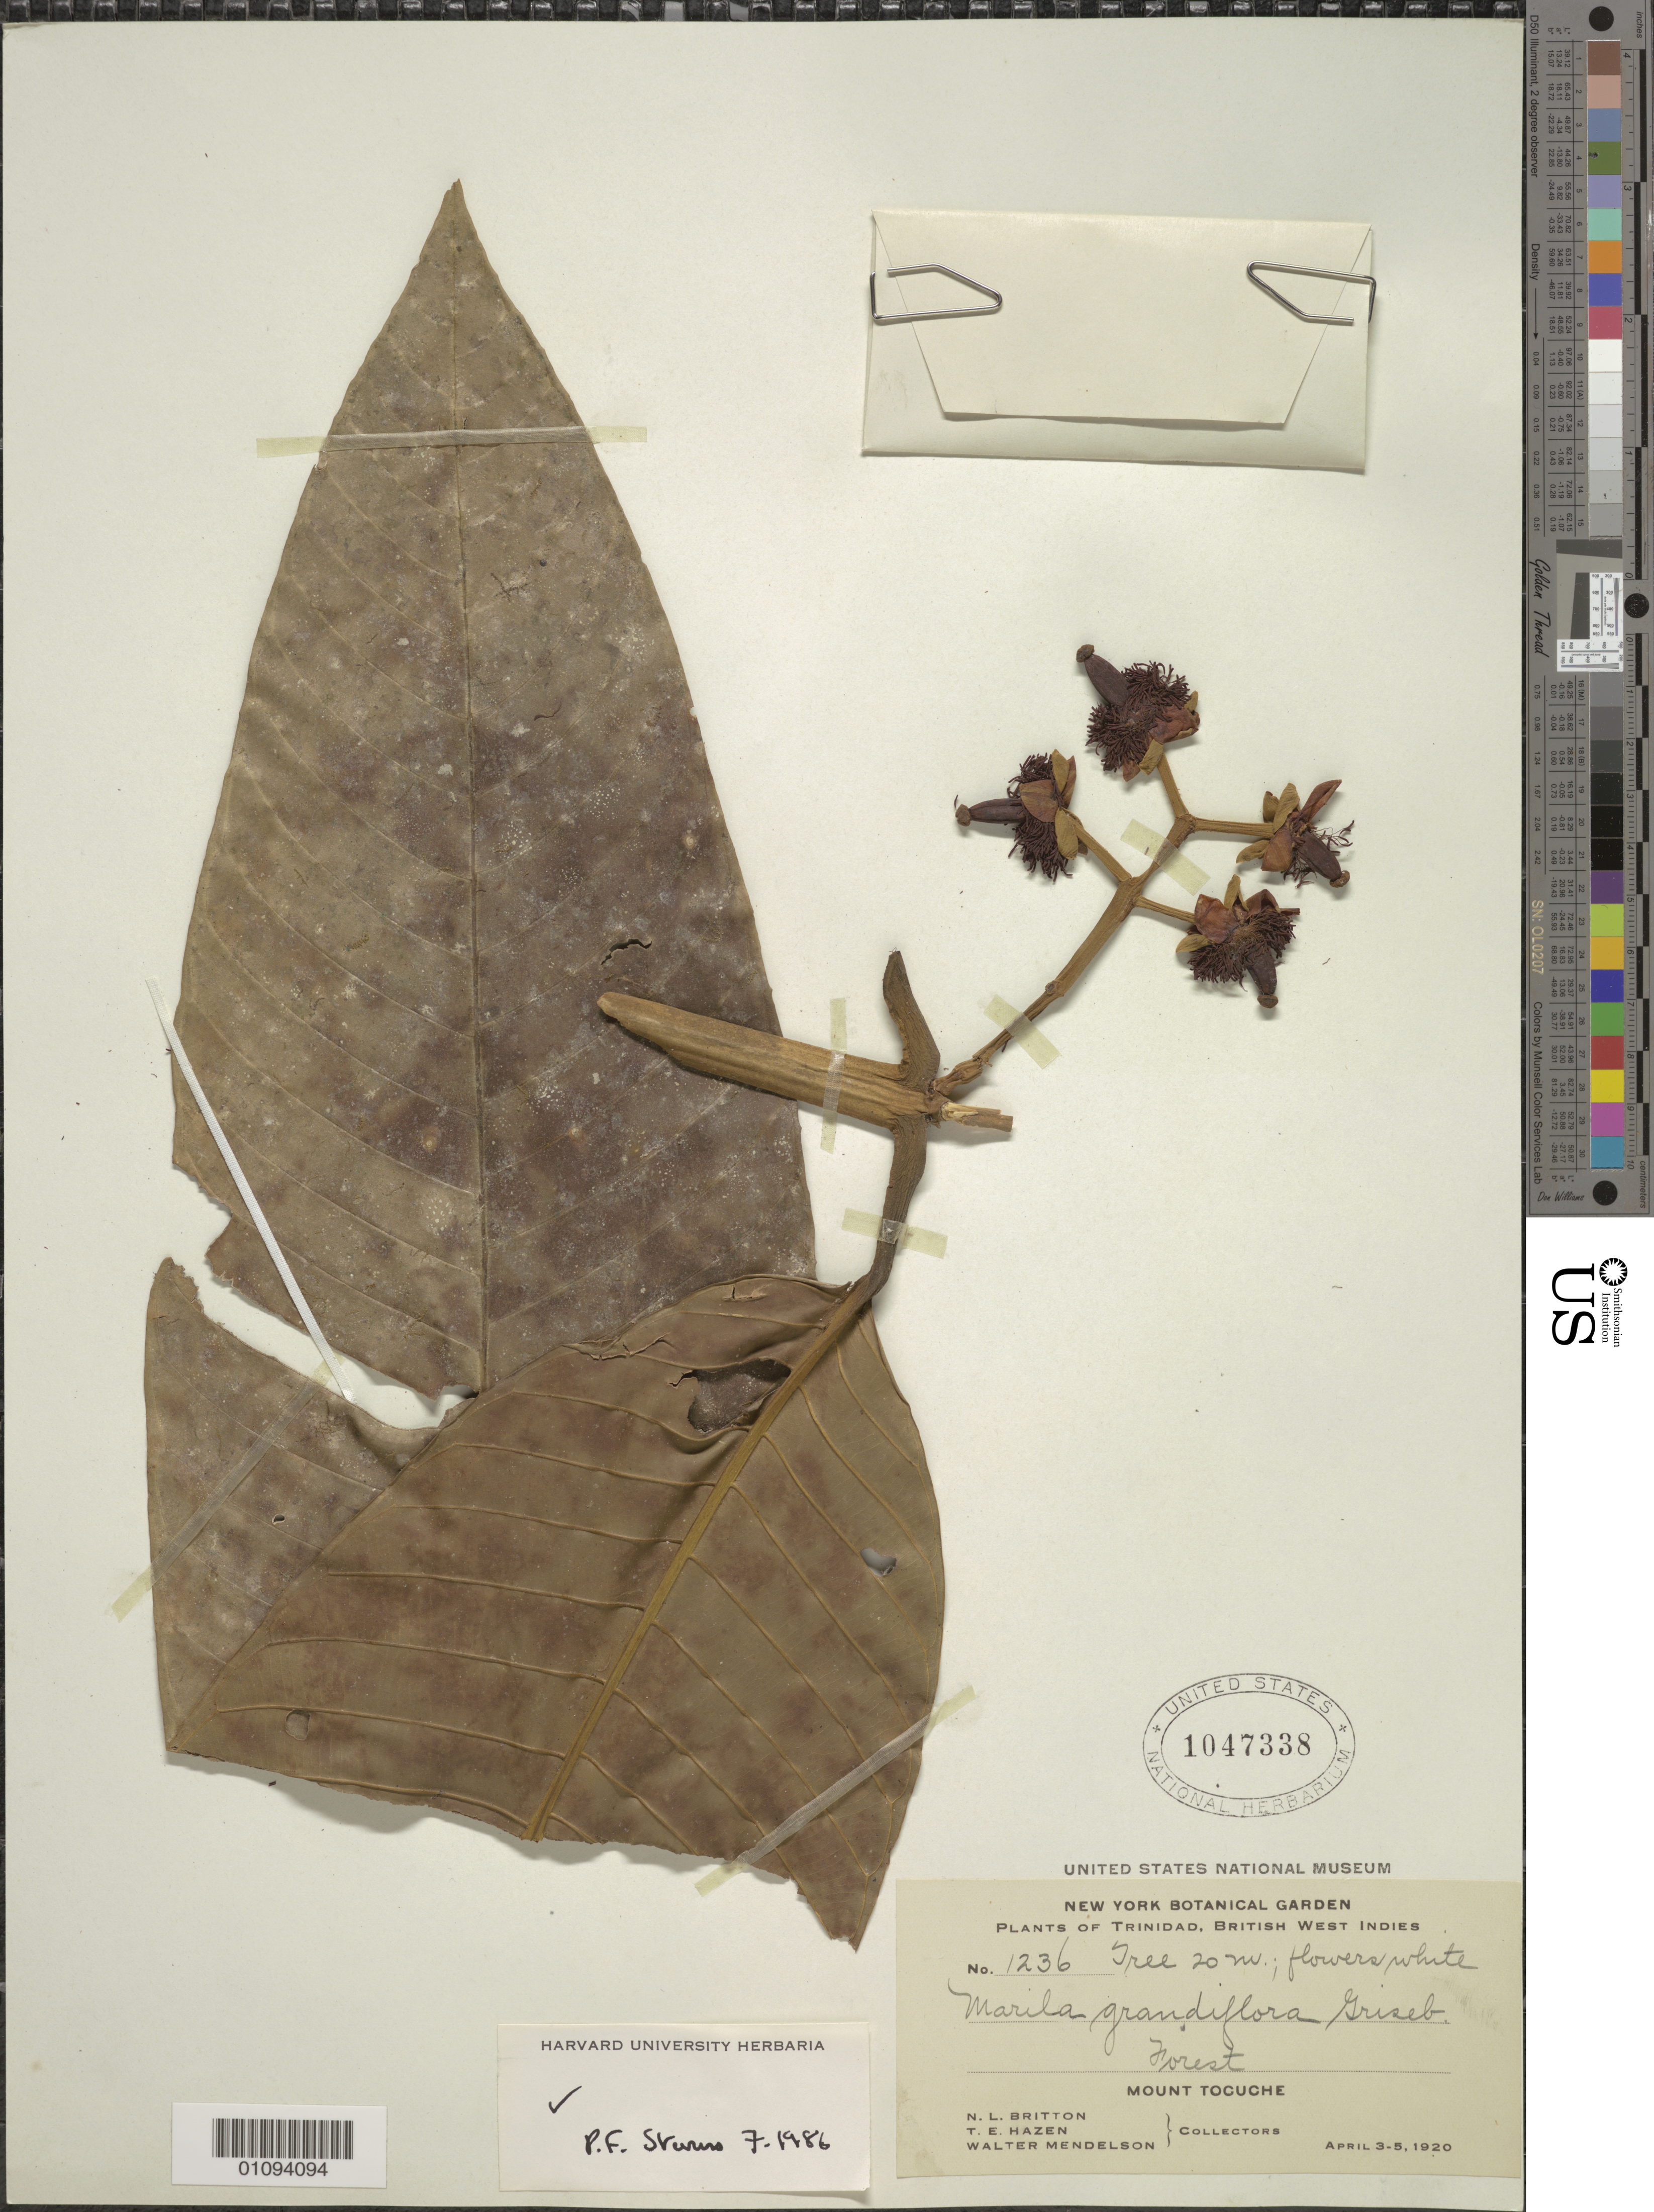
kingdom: Plantae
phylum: Tracheophyta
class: Magnoliopsida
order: Malpighiales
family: Calophyllaceae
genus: Marila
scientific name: Marila grandiflora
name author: Griseb.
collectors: N. Britton, T. E. Hazen & W. Mendelson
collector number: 1236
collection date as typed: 03 Apr 1920 to 05 Apr 1920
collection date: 1920-04-03/1920-04-05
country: Trinidad and Tobago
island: Trinidad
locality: Mount Tocuche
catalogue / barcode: US 1047338